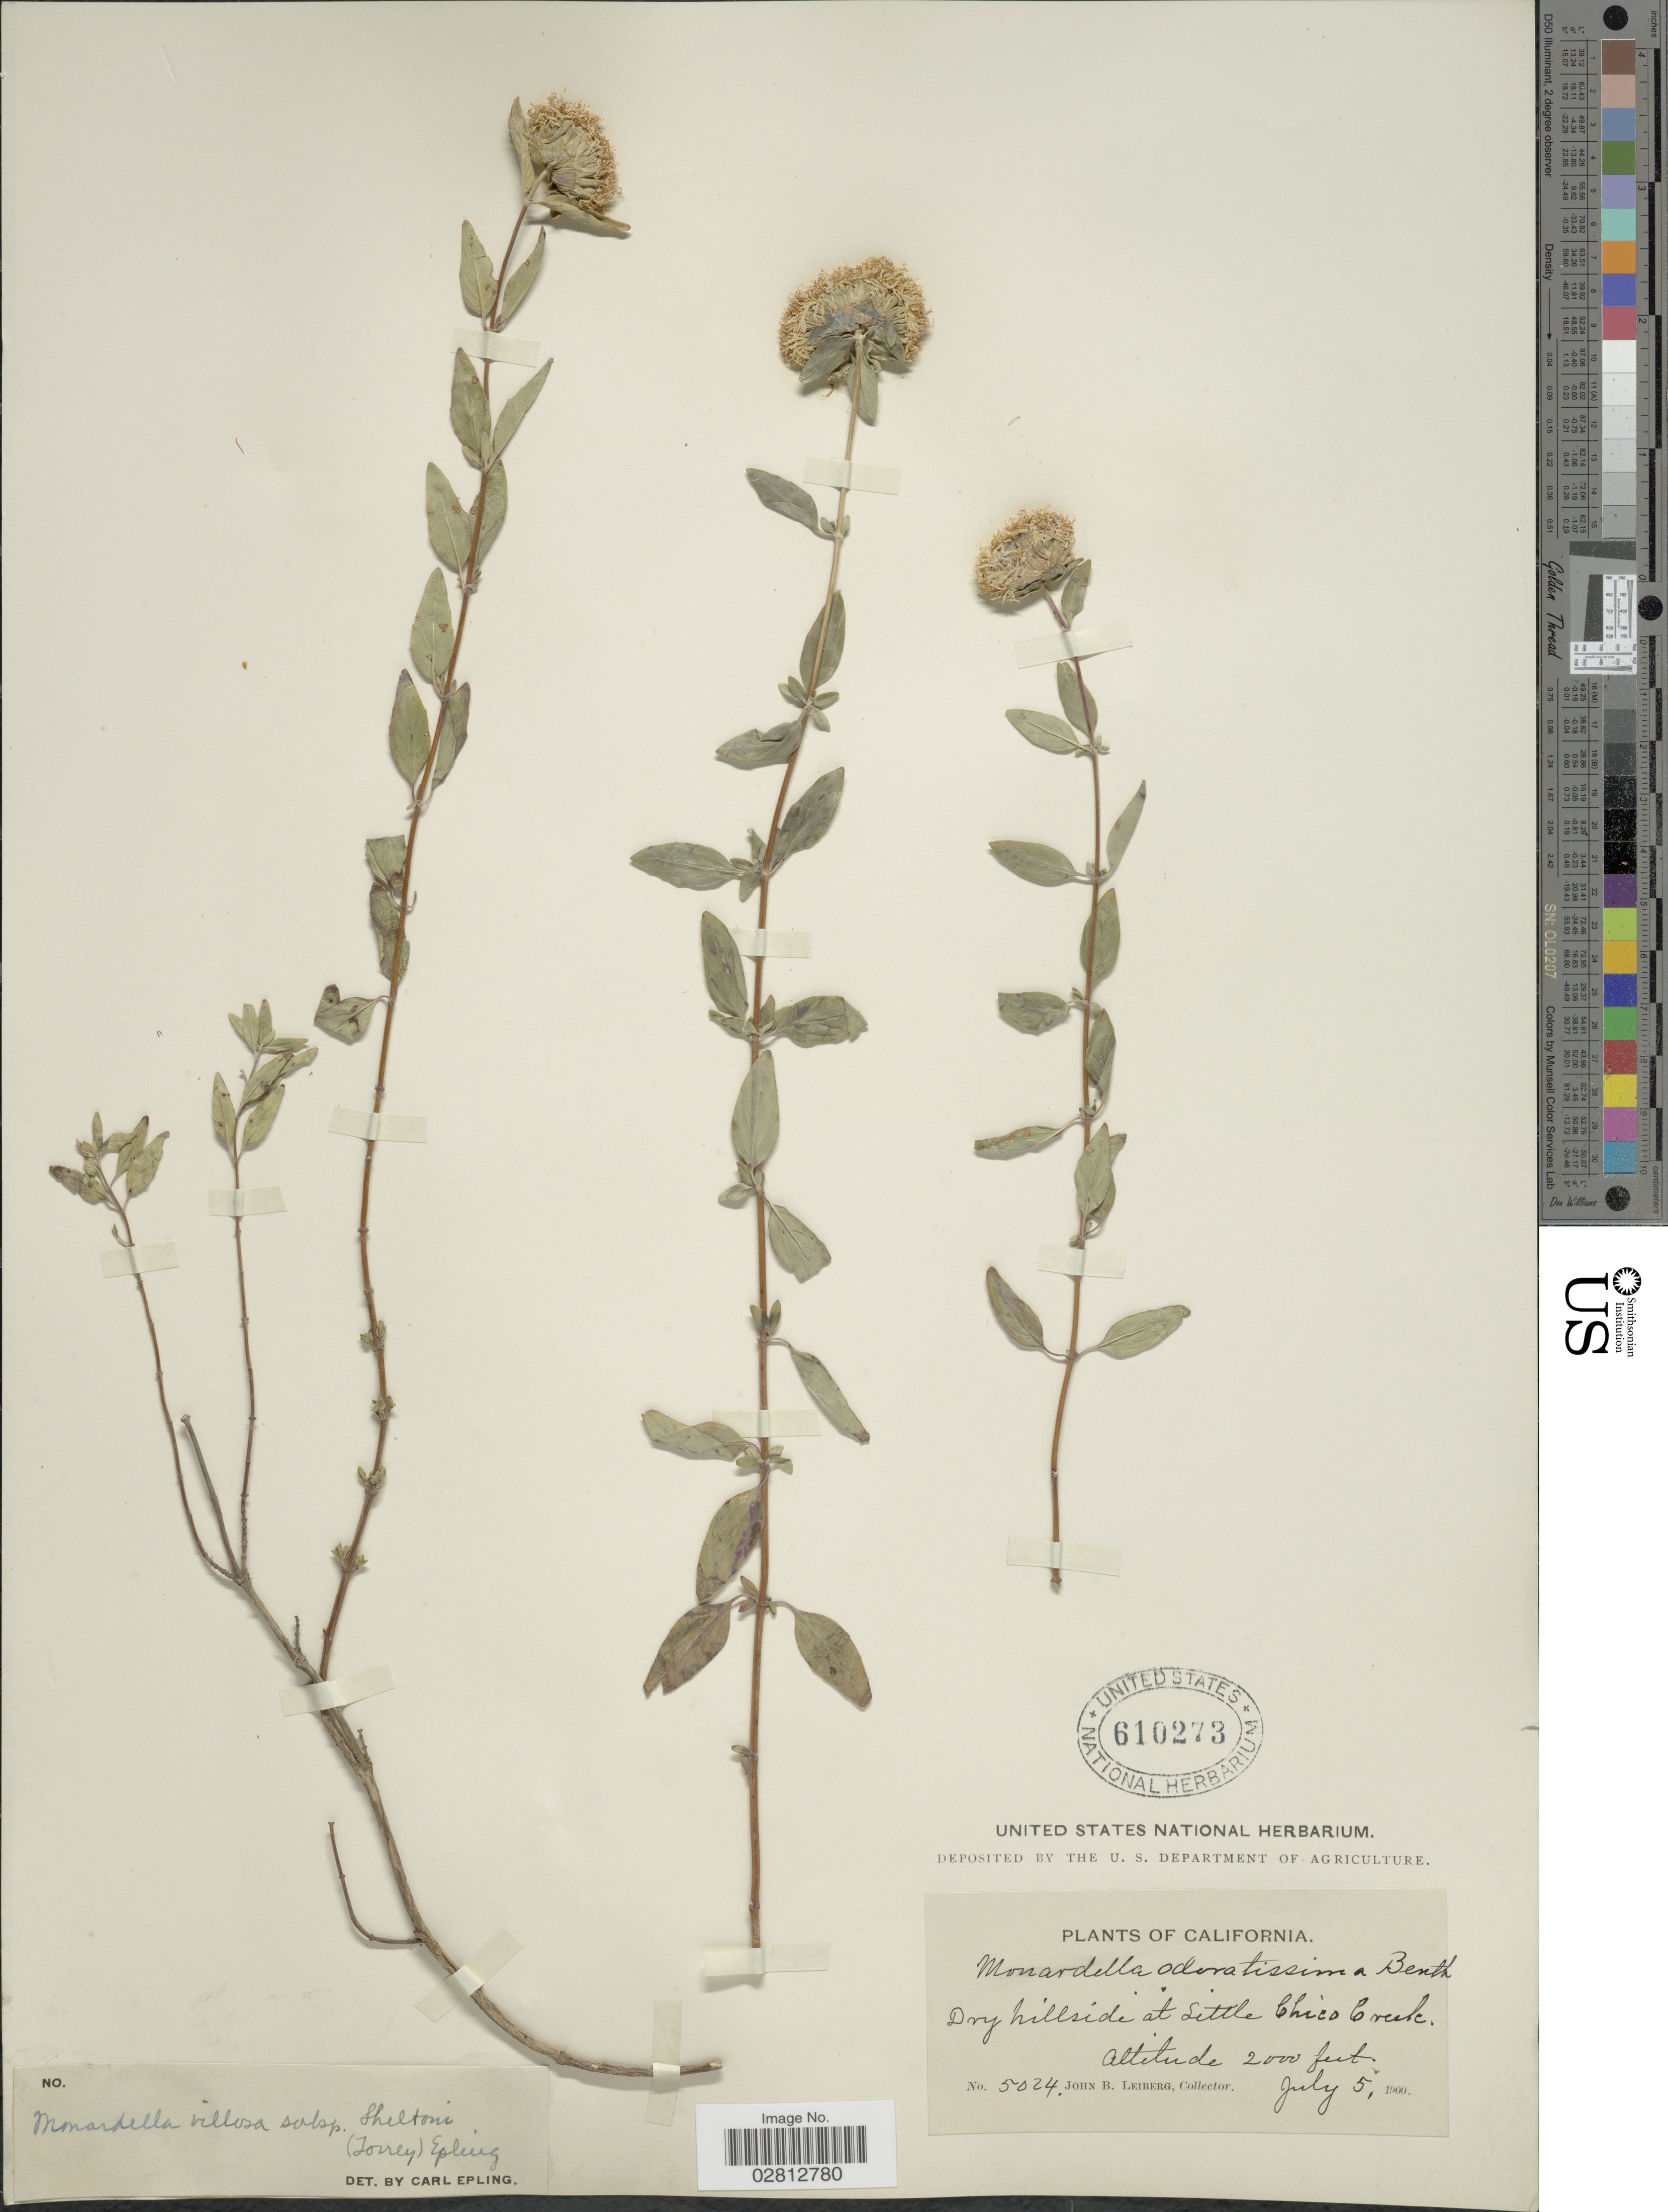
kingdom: Plantae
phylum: Tracheophyta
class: Magnoliopsida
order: Lamiales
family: Lamiaceae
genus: Monardella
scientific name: Monardella villosa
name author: Benth.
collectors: J. B. Leiberg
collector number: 5024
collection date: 1900-07-05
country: United States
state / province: California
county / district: Butte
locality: Little Chico Creek.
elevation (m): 610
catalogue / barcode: US 610273